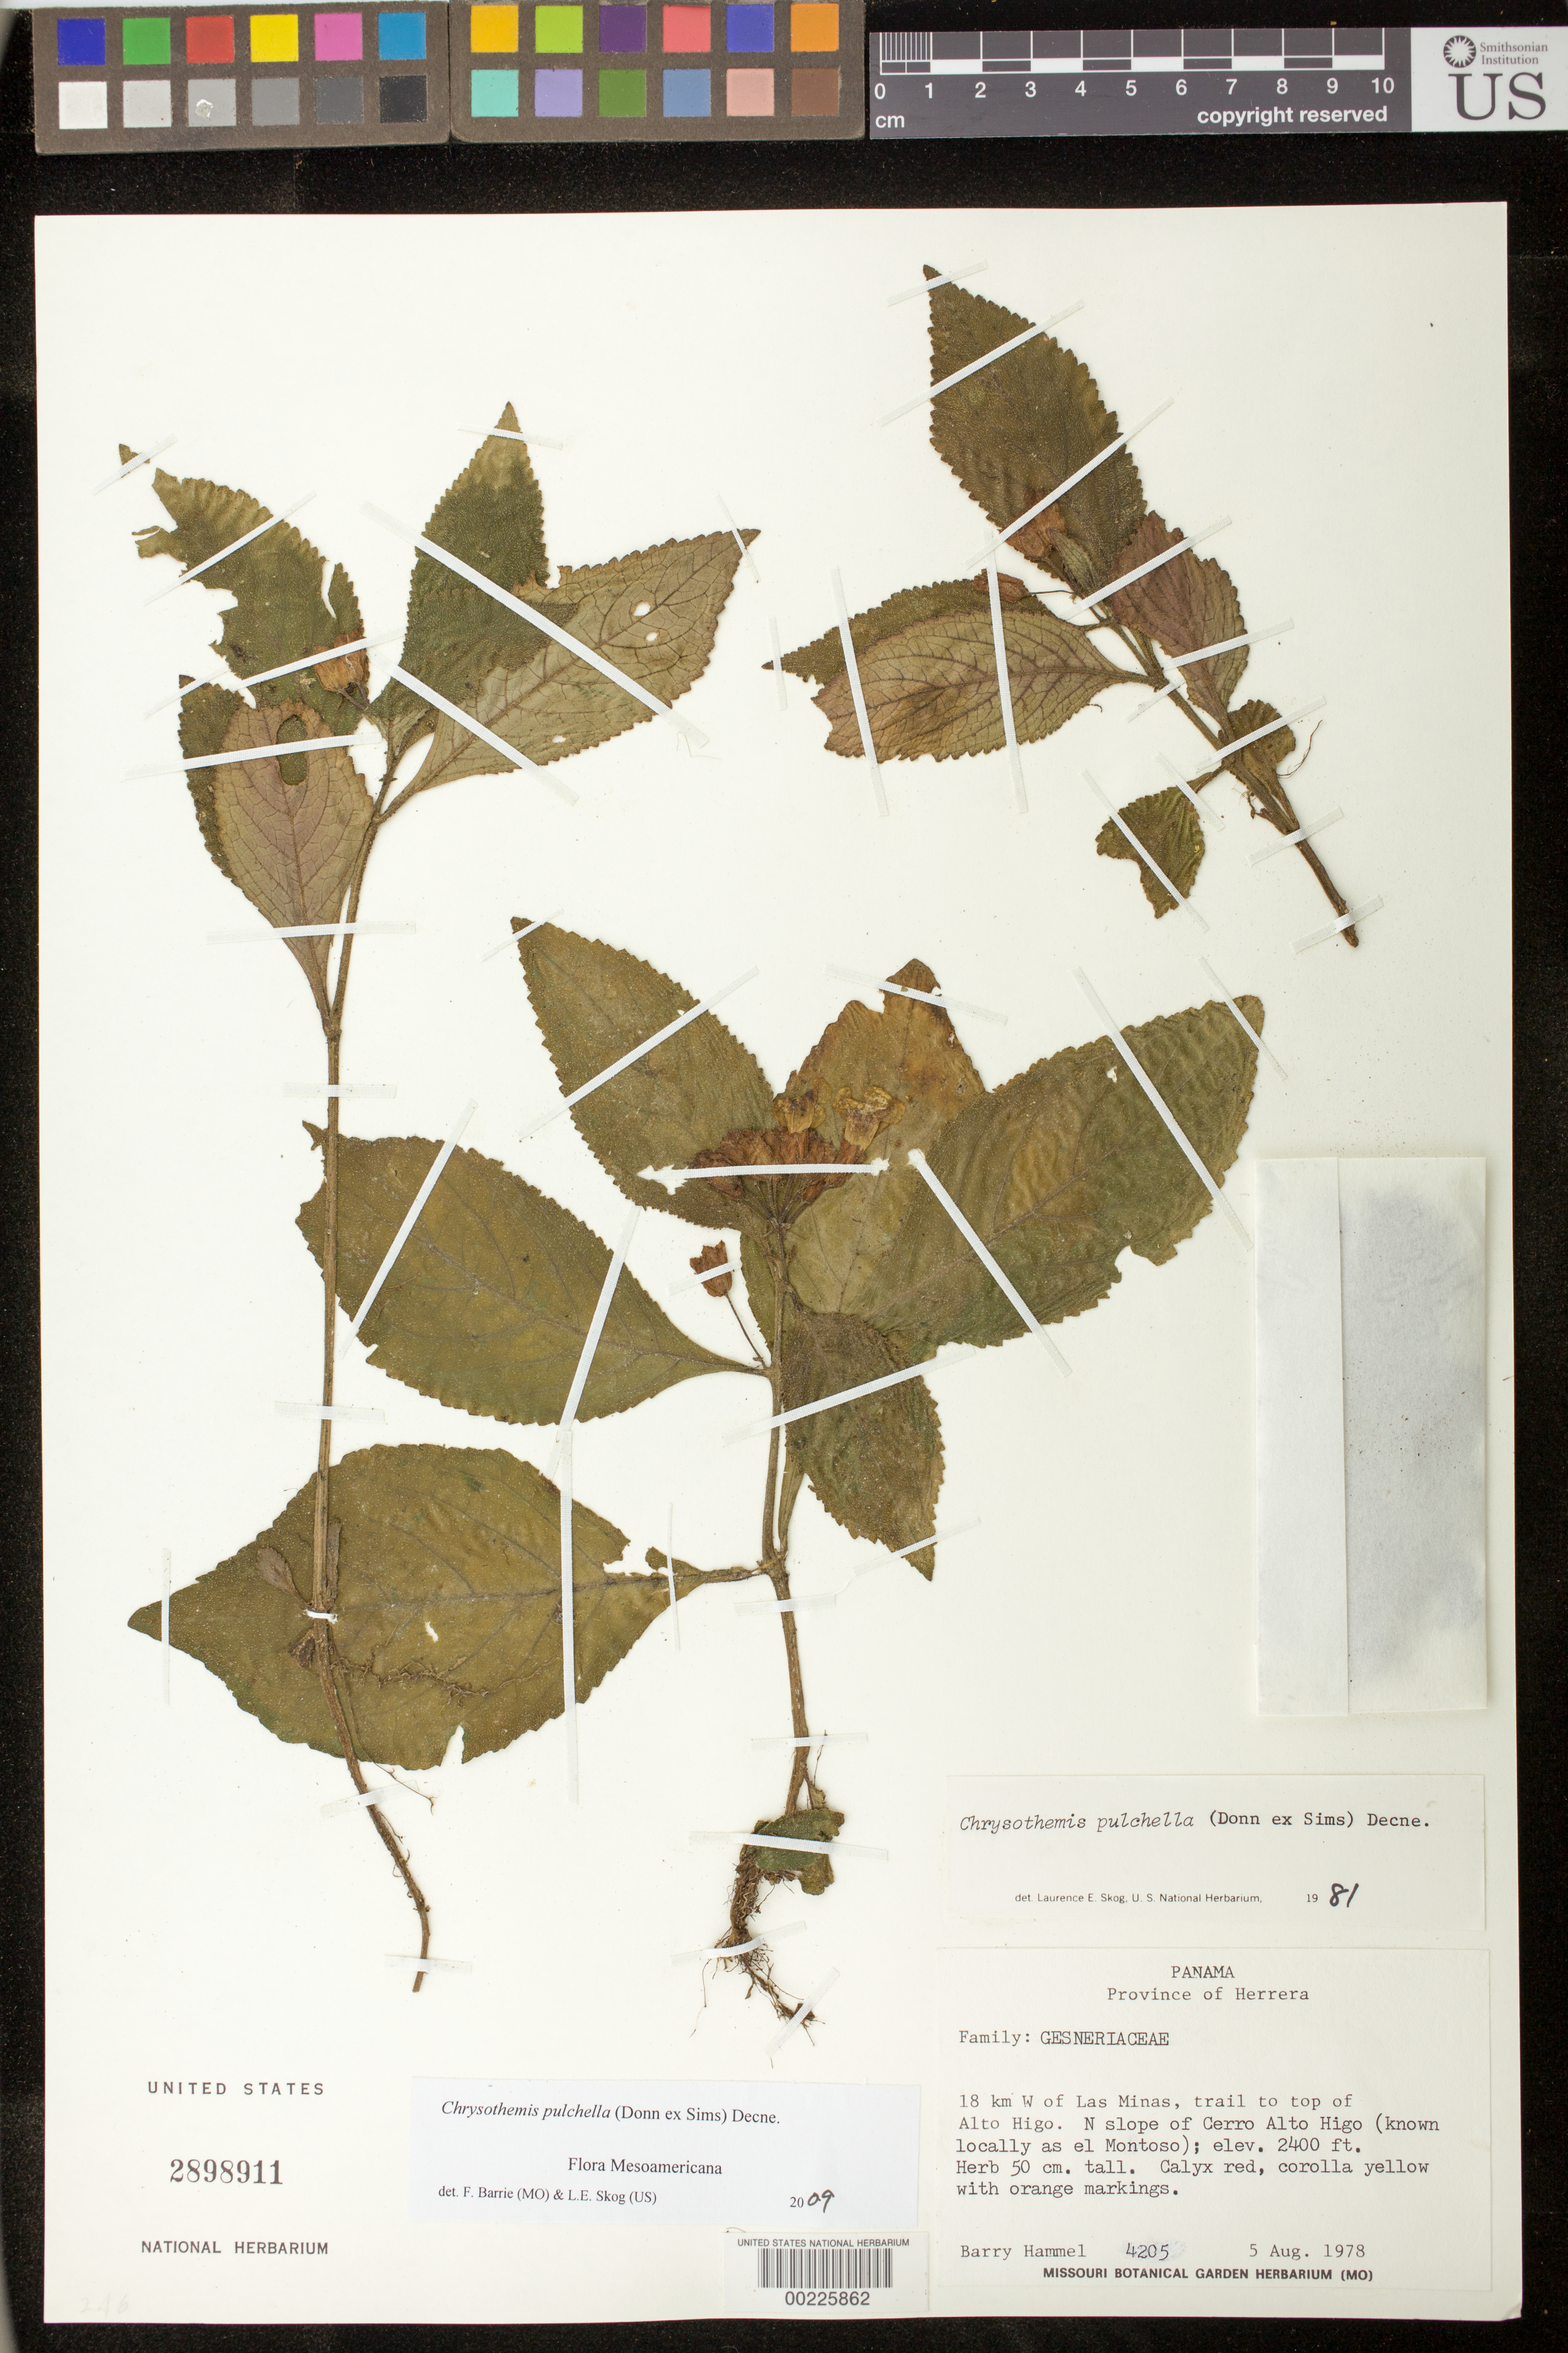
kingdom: Plantae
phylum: Tracheophyta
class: Magnoliopsida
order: Lamiales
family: Gesneriaceae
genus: Chrysothemis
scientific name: Chrysothemis pulchella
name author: (Donn ex Sims) Decne.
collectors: B. Hammel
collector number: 4205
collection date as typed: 05 Aug 1978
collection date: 1978-08-05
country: Panama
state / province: Herrera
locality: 18 km W of Las Minas, trail to top of Alto Higo, N slope of Cerro Alto Higo (known locally as El Montoso)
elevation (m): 732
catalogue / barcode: US 2898911